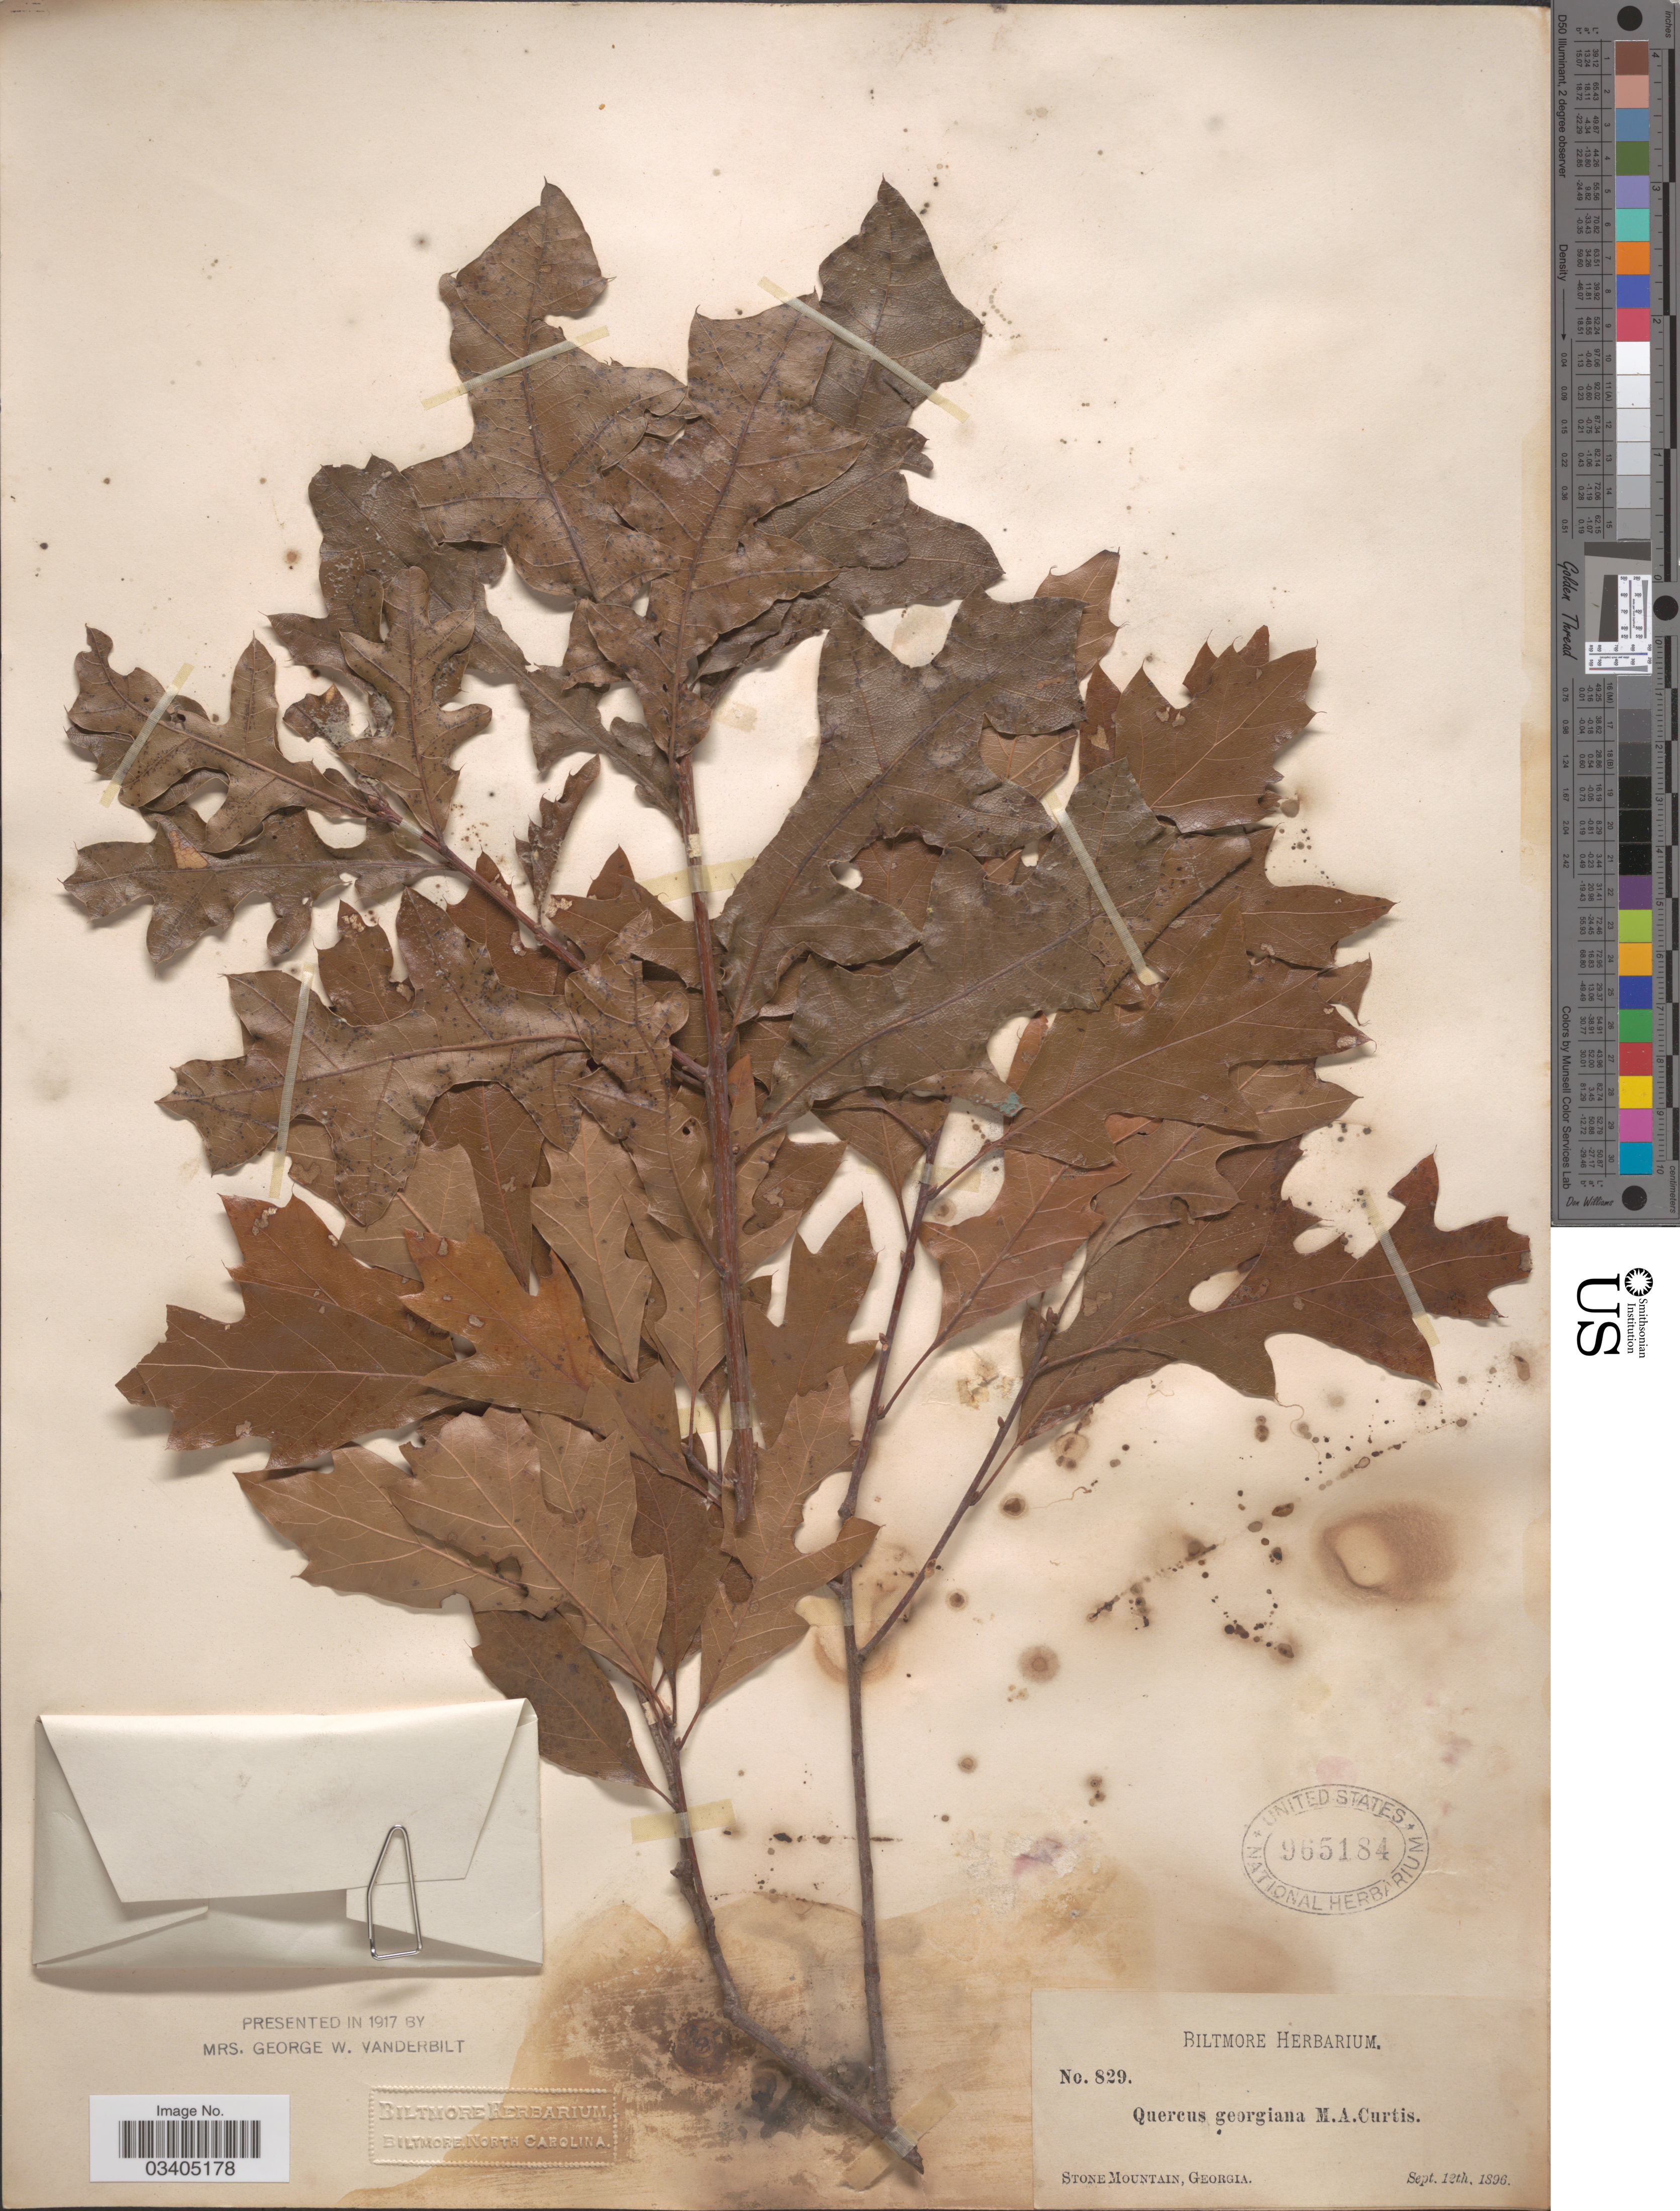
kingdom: Plantae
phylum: Tracheophyta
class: Magnoliopsida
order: Fagales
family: Fagaceae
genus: Quercus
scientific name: Quercus georgiana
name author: M.A. Curtis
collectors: ex herb. Biltmore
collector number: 829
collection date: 1896-09-12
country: United States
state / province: Georgia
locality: Stone Mountain.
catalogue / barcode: US 965184